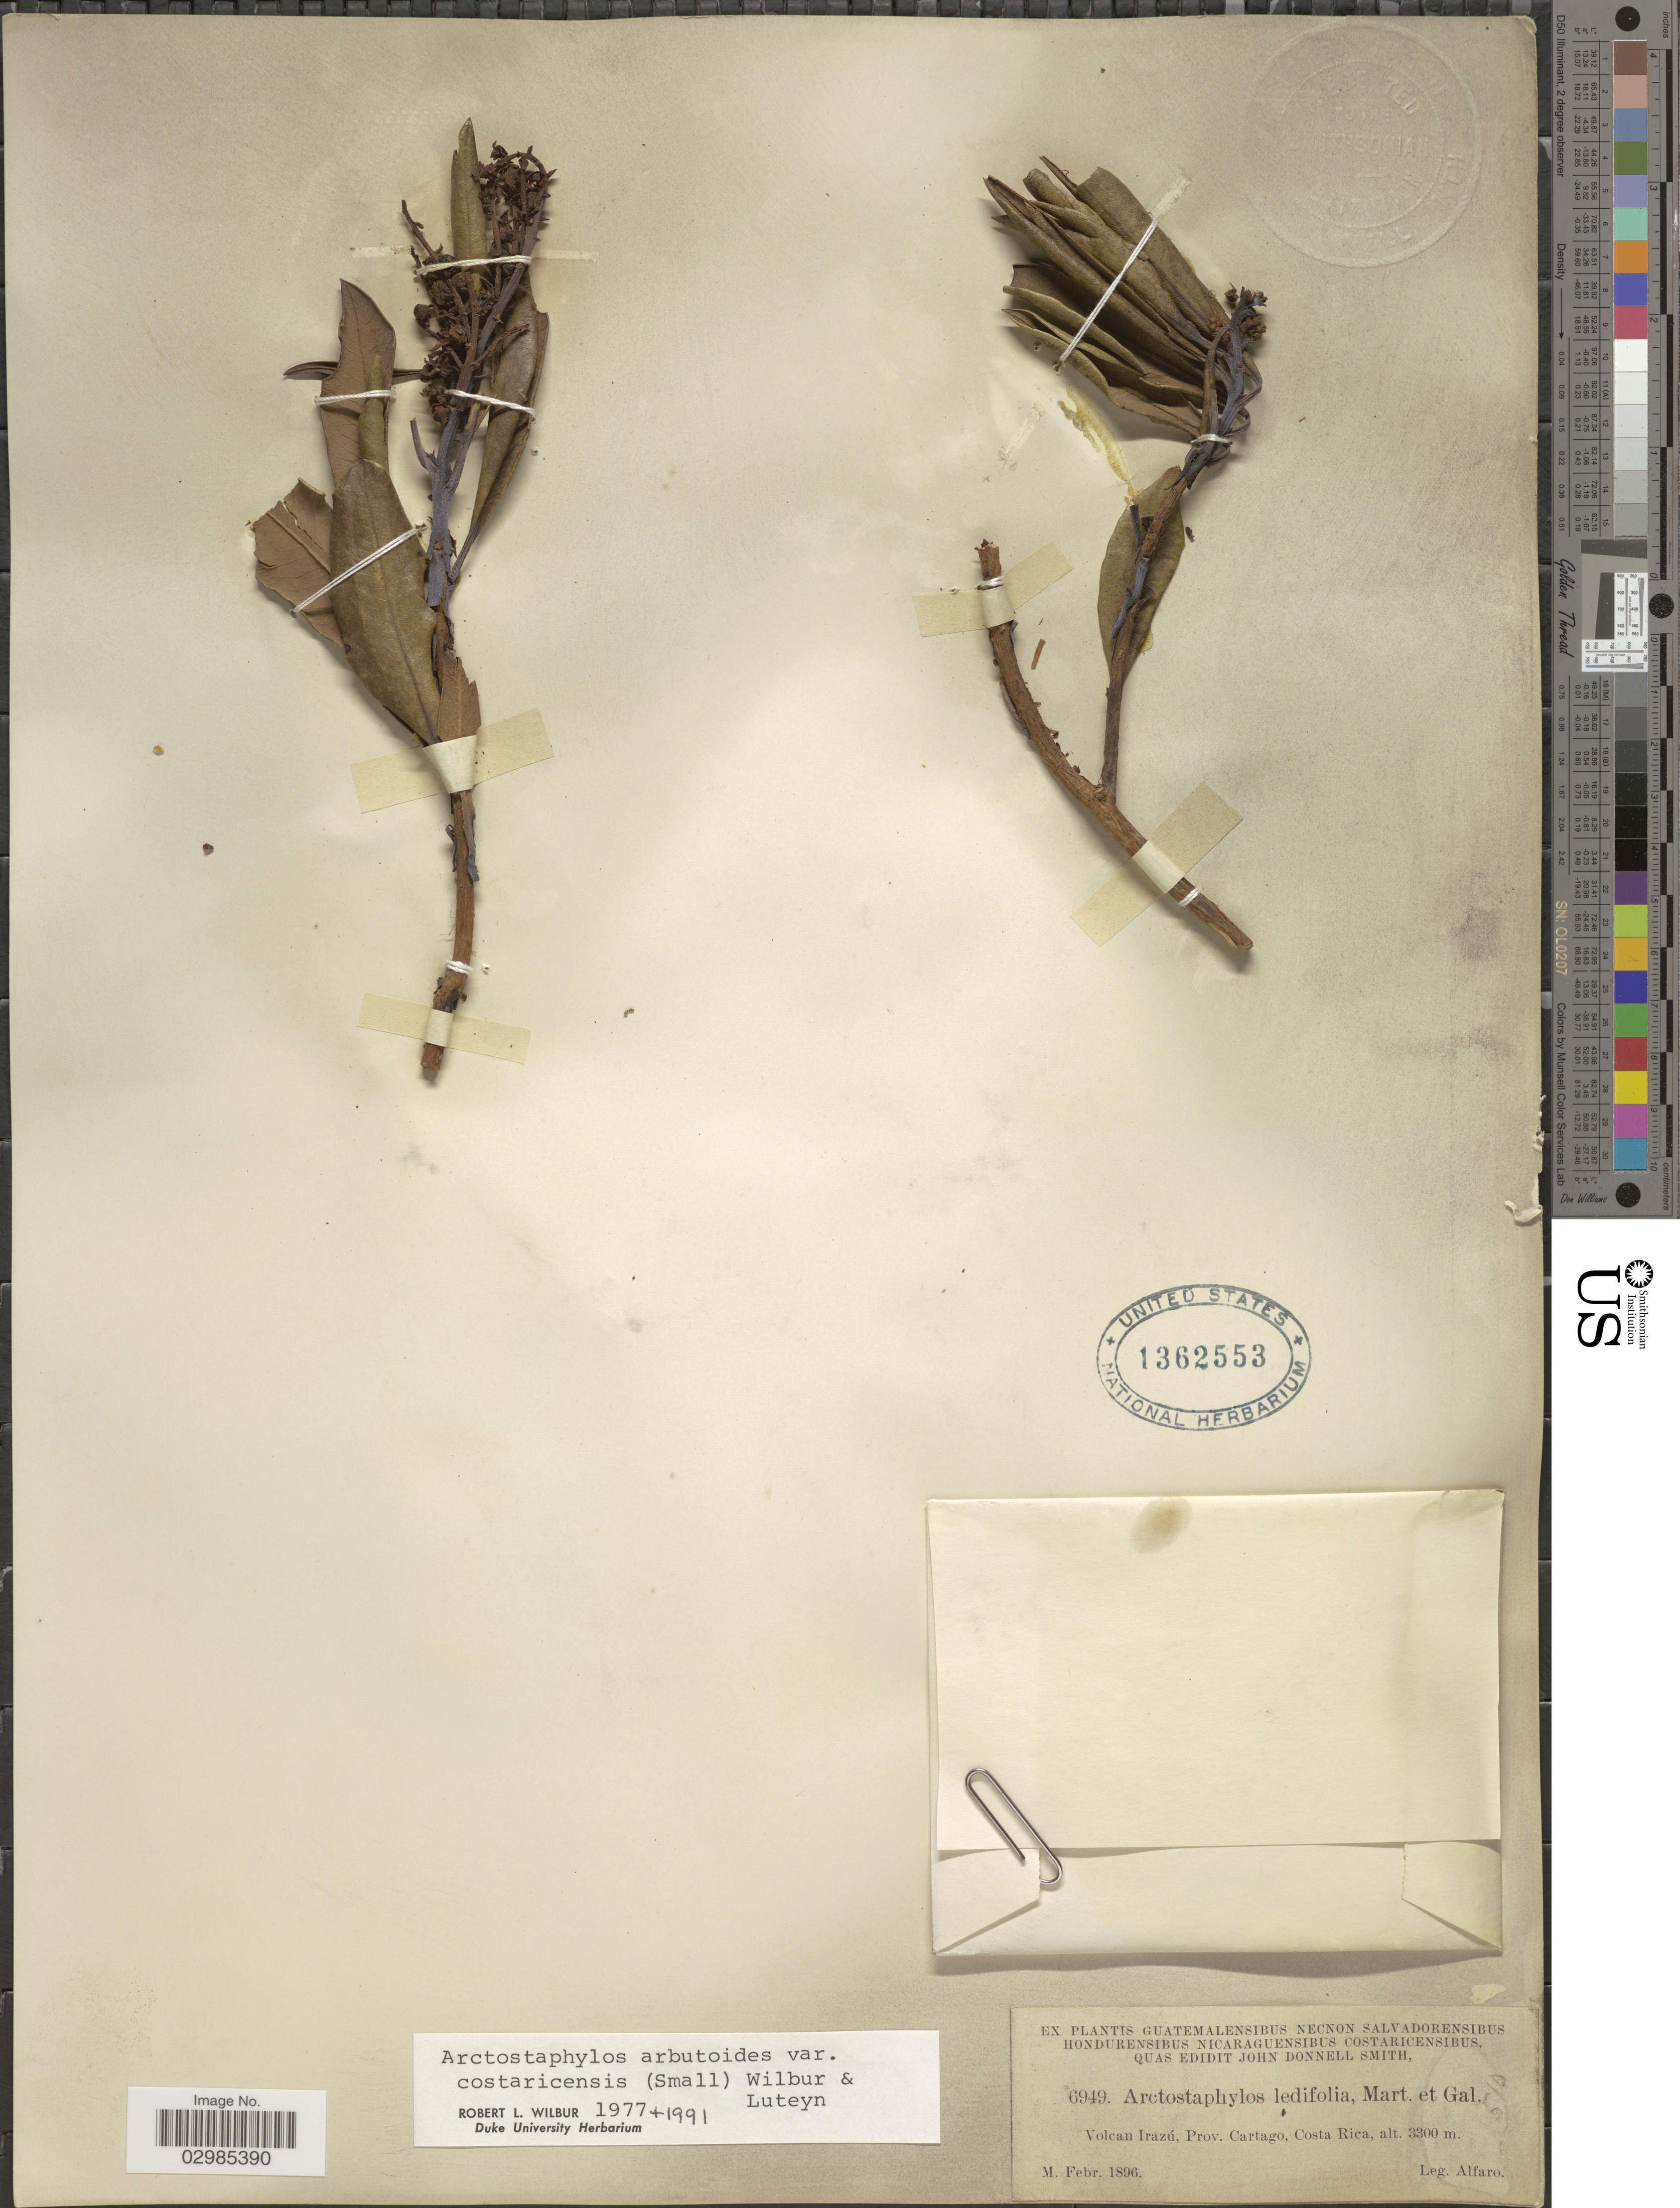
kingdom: Plantae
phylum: Tracheophyta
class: Magnoliopsida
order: Ericales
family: Ericaceae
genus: Arctostaphylos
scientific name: Arctostaphylos arbutoides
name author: (Lindl.) Hemsl.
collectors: Alfaro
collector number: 6949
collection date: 1896-02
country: Costa Rica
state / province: Cartago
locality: Volcan Irazú.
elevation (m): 3300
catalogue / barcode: US 1362553